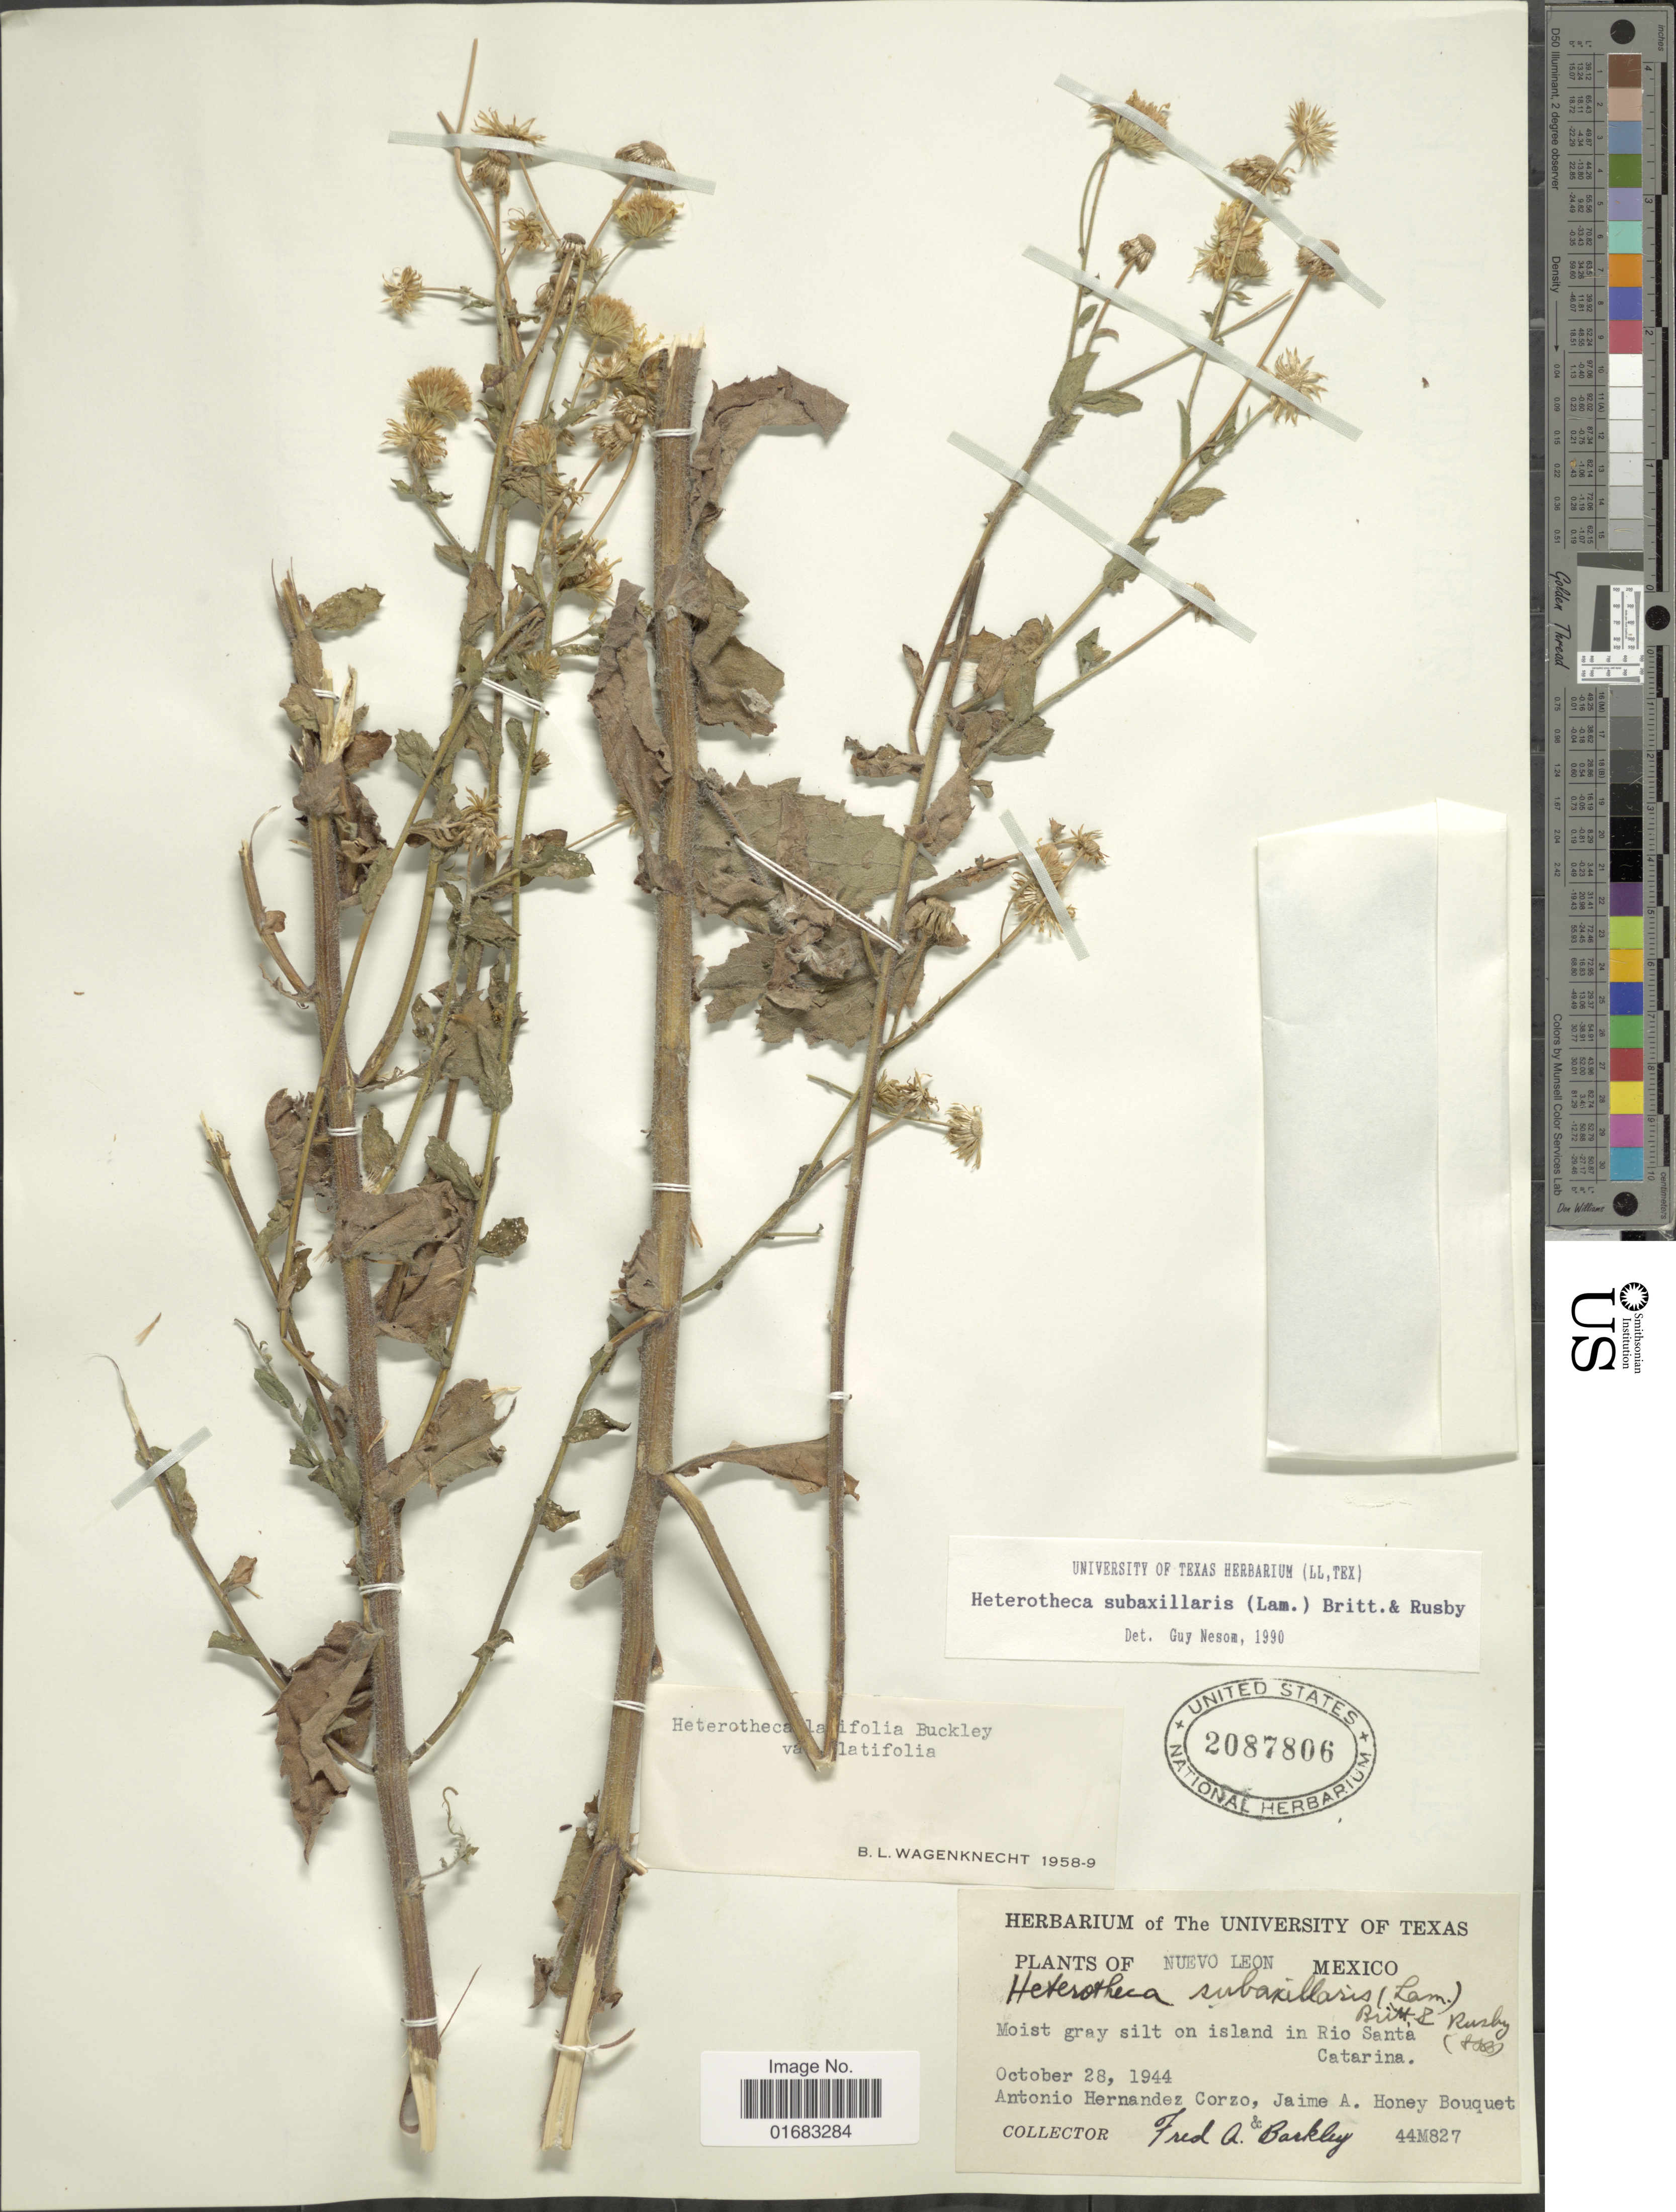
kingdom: Plantae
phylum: Tracheophyta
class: Magnoliopsida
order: Asterales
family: Asteraceae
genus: Heterotheca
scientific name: Heterotheca subaxillaris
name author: (Lam.) Britton & Rusby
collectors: A. Hernandez-Corzo, Honey Bouquet, J. A. & F. A. Barkley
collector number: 44M827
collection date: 1944-10-28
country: Mexico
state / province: Nuevo León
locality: Nuevo León, Mexico. on island in Rio Santa Catarina.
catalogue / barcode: US 2087806